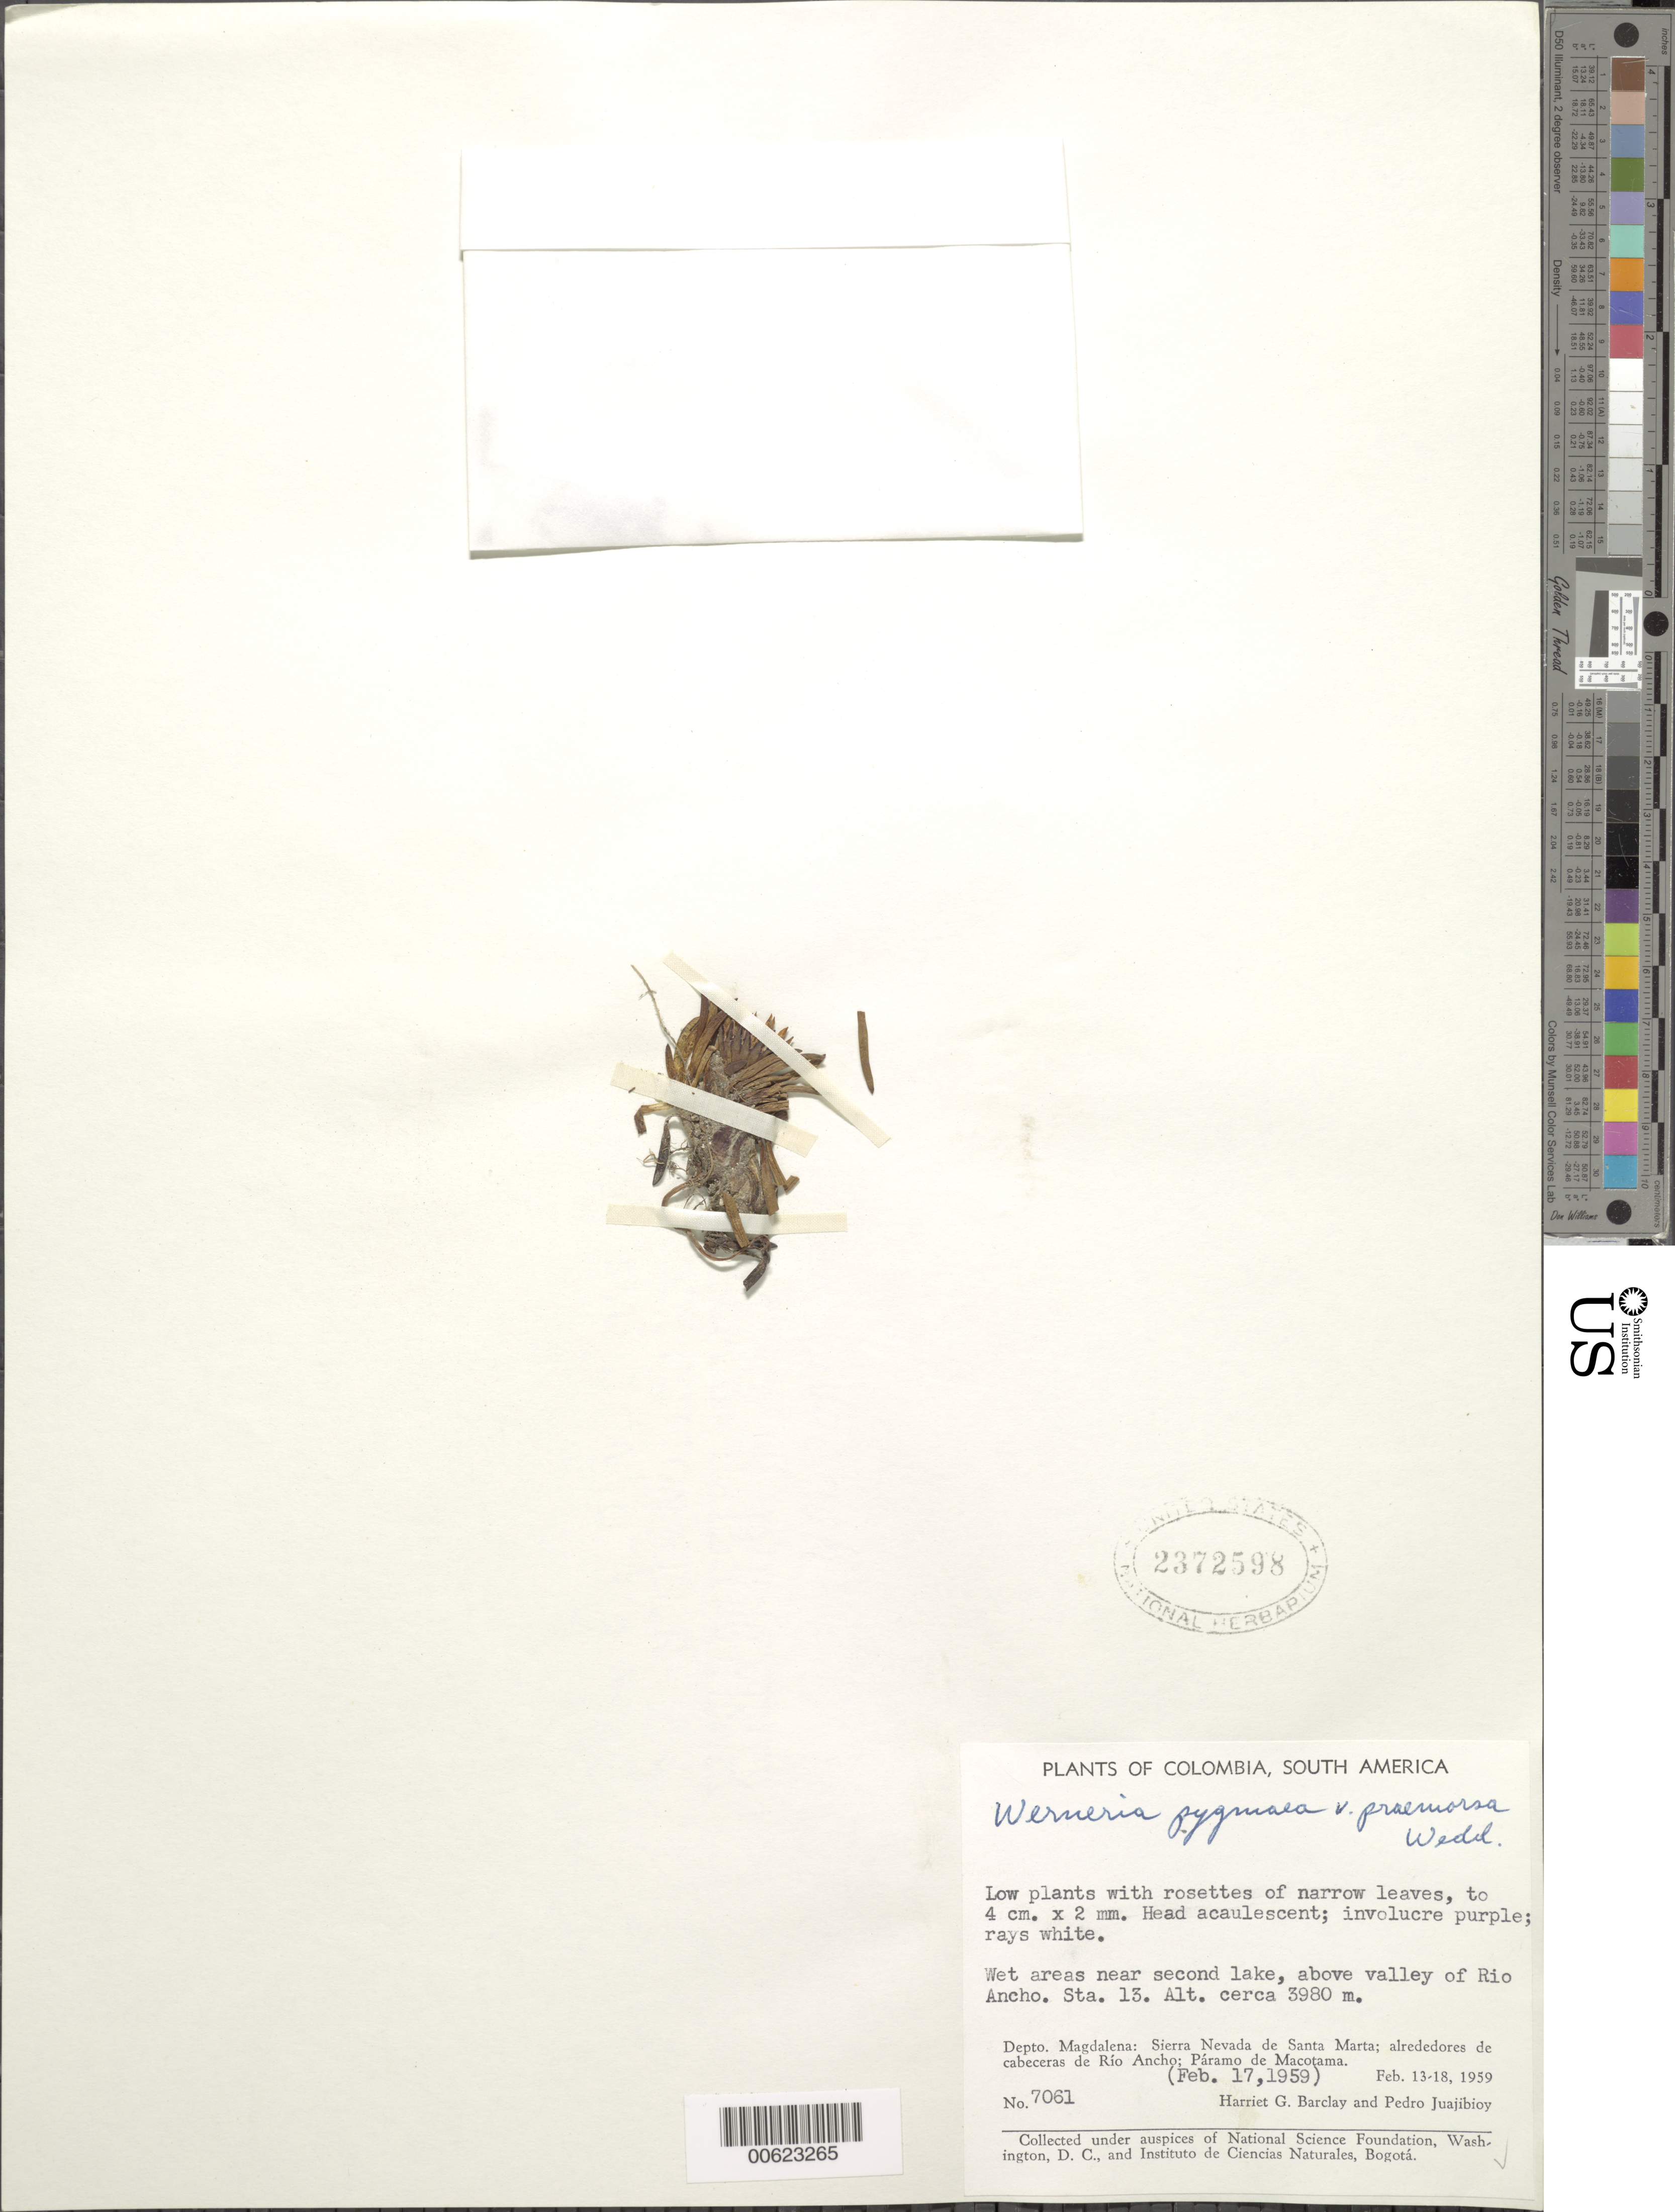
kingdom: Plantae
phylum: Tracheophyta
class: Magnoliopsida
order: Asterales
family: Asteraceae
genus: Werneria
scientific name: Werneria pygmaea complex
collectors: H. G. Barclay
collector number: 7061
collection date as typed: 15-Feb-59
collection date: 1959-02-15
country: Colombia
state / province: Magdalena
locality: Sierra Nevada de Santa Marta, alrededores de cabeceras de Rio Ancho, Paramo de Macotama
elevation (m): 3980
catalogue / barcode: US 2372598